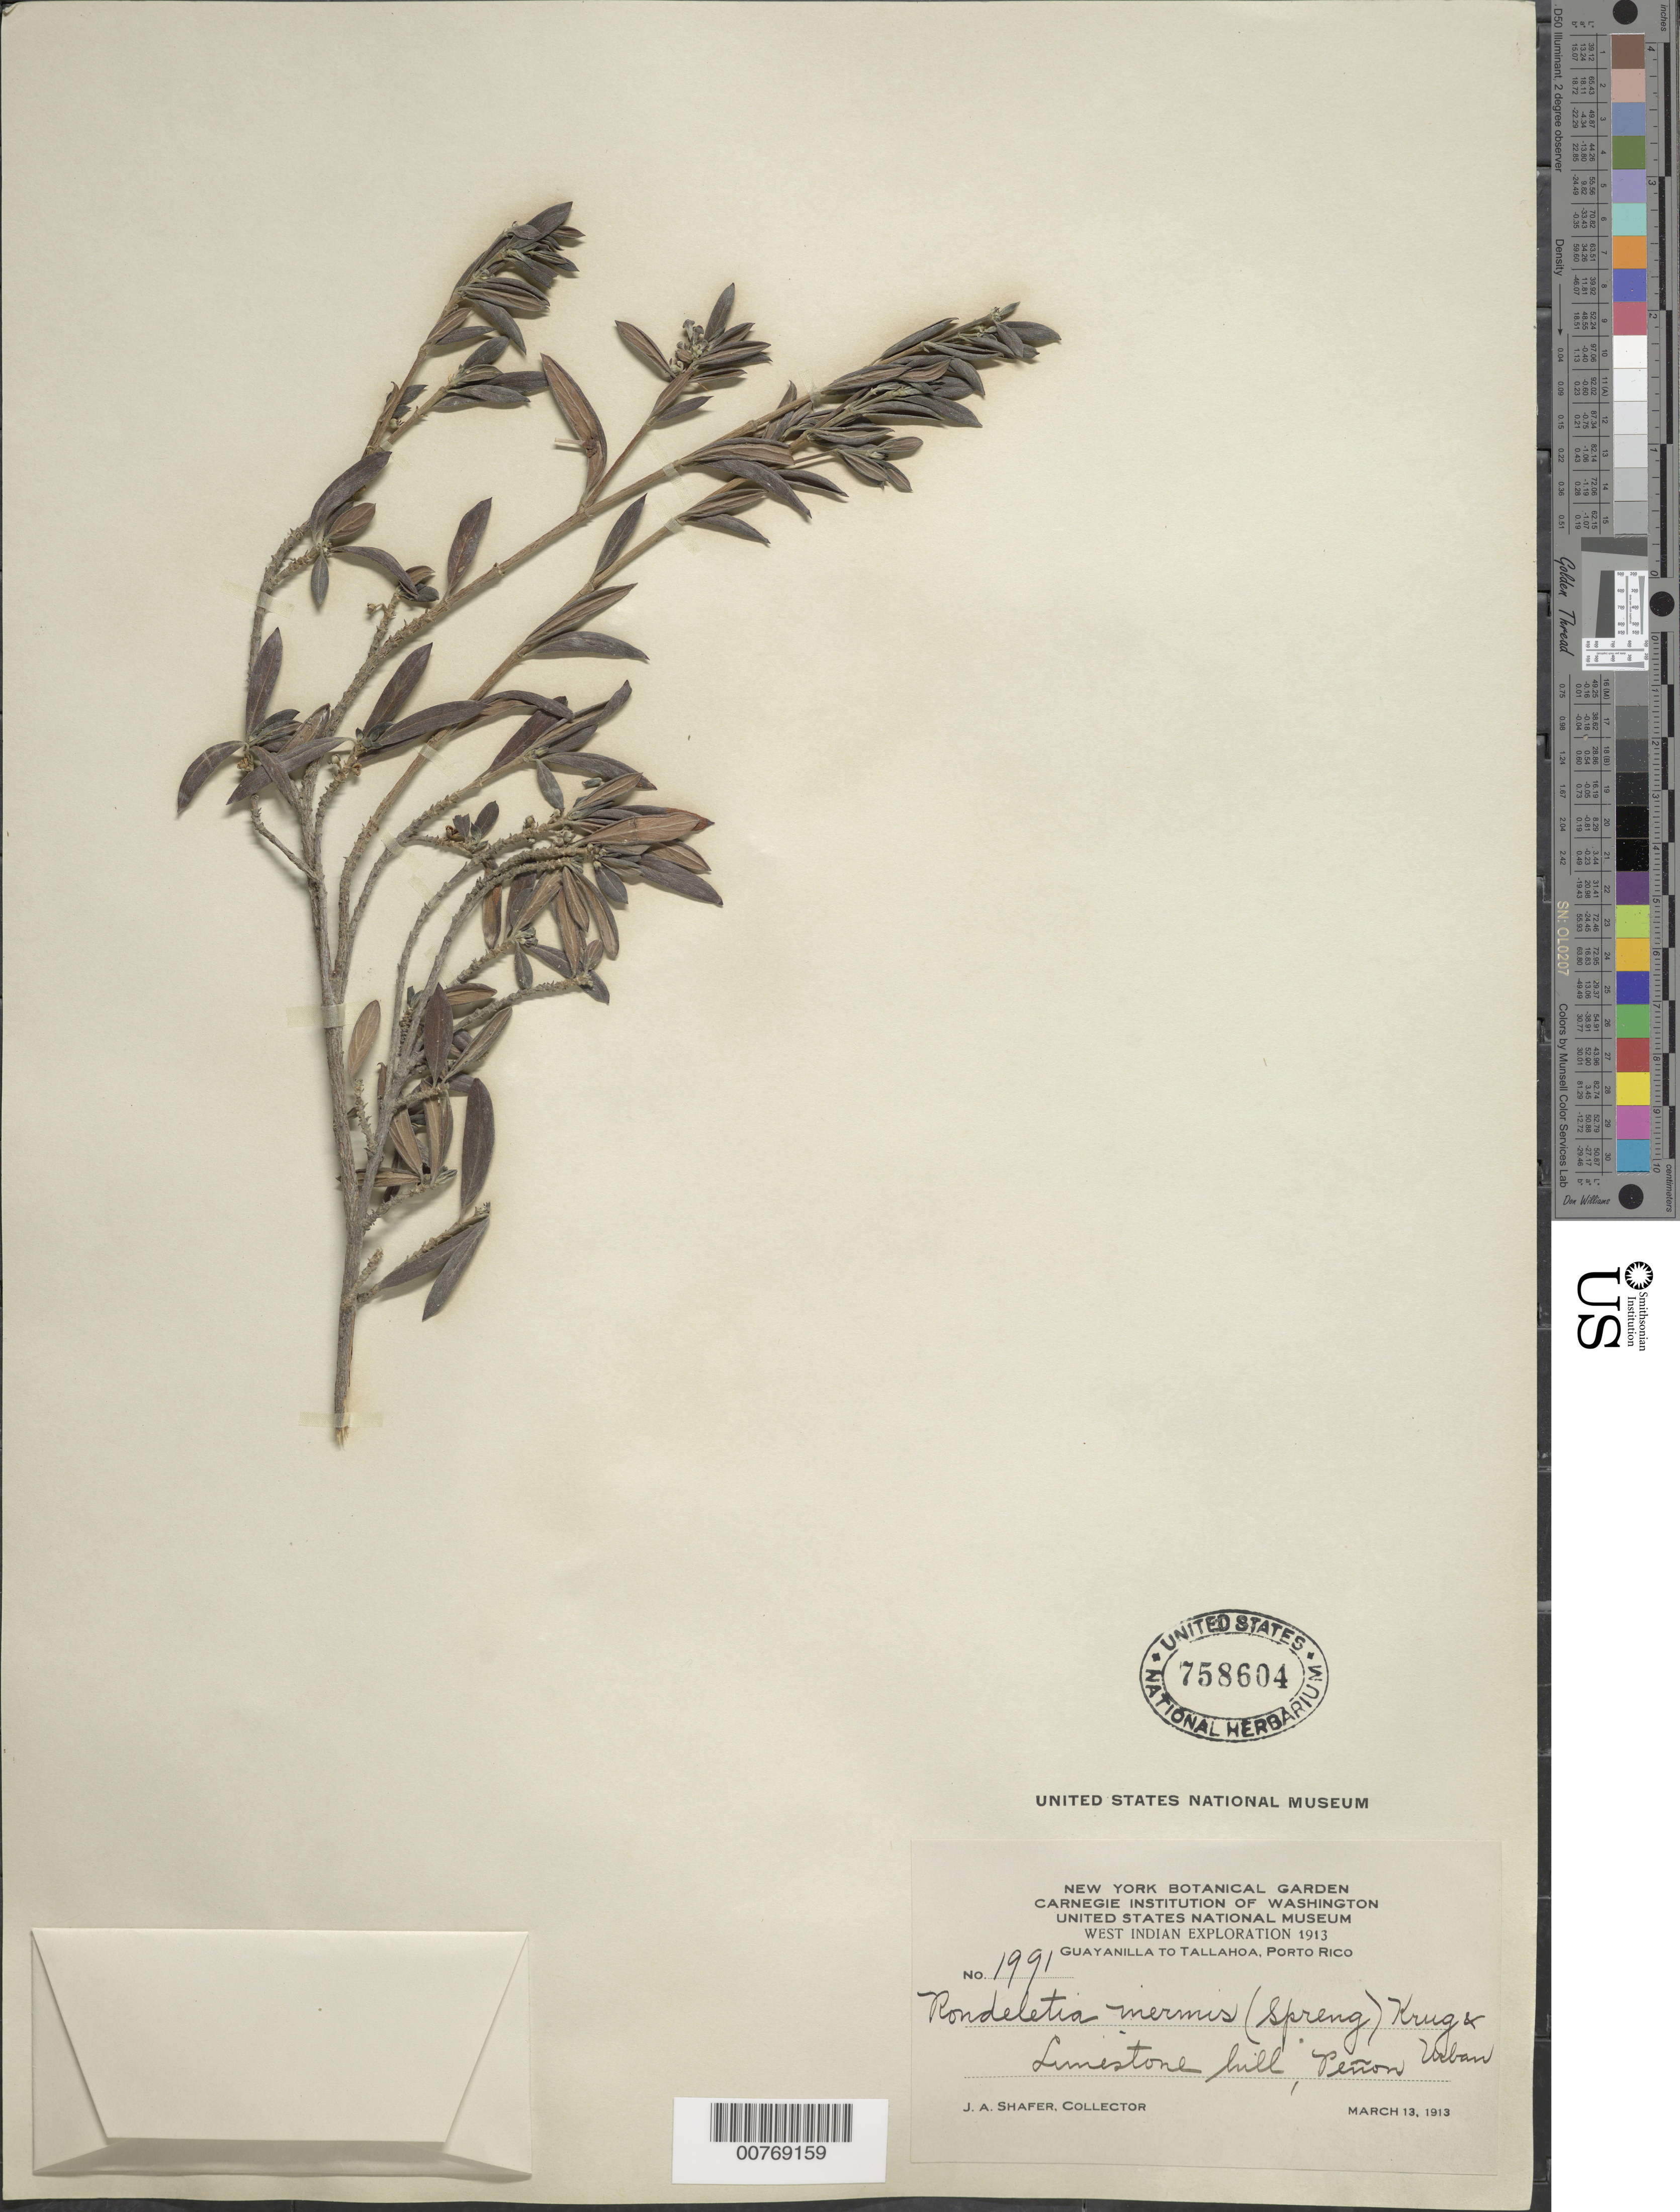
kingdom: Plantae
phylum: Tracheophyta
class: Magnoliopsida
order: Gentianales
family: Rubiaceae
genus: Rondeletia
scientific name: Rondeletia inermis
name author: (Spreng.) Krug & Urb.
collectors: J. A. Shafer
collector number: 1991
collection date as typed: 13 Mar 1913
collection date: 1913-03-13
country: Puerto Rico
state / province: Guayanilla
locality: Guayanilla to Tallahoa; limestone hill, Peñon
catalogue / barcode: US 758604